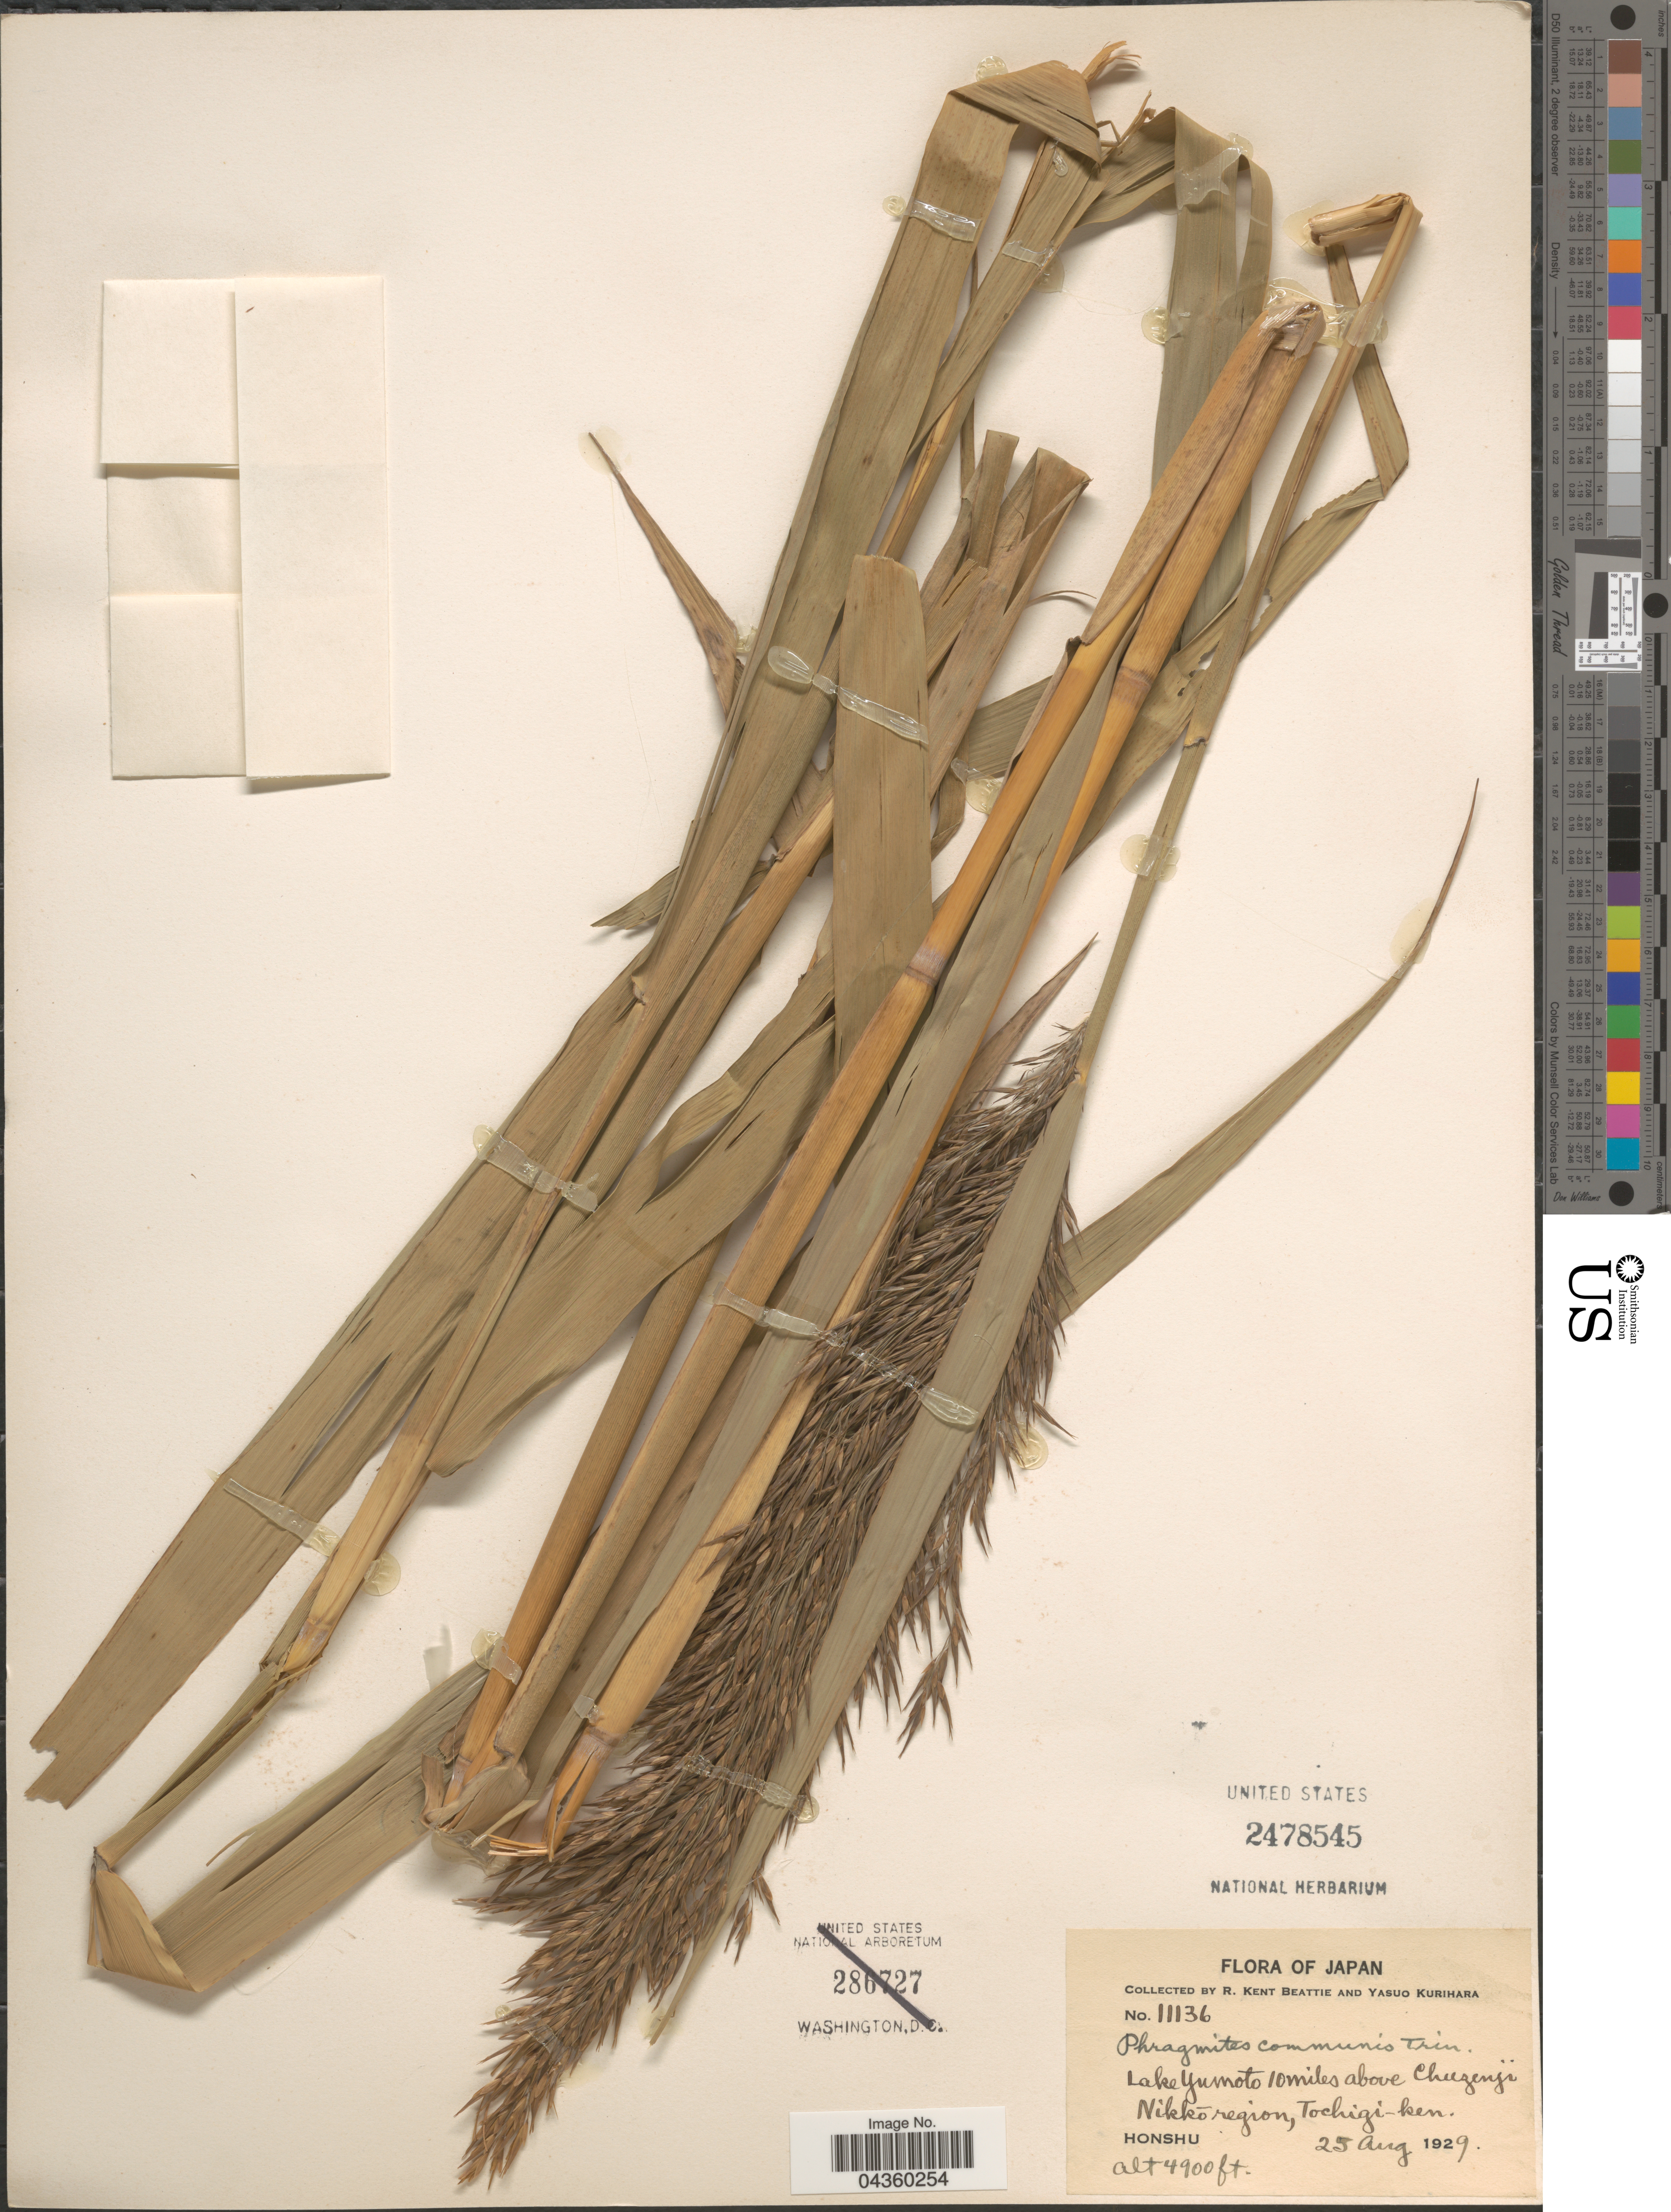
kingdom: Plantae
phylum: Tracheophyta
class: Liliopsida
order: Poales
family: Poaceae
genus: Phragmites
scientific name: Phragmites australis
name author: (Cav.) Trin. ex Steud.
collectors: R. K. Beattie & Y. Kurihara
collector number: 11136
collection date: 1929-08-25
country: Japan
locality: Lake Yumoto 10miles above Chuzenji. Nikkō region, Tochigi-ken. Honshu.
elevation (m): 1494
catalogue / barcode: US 2478545